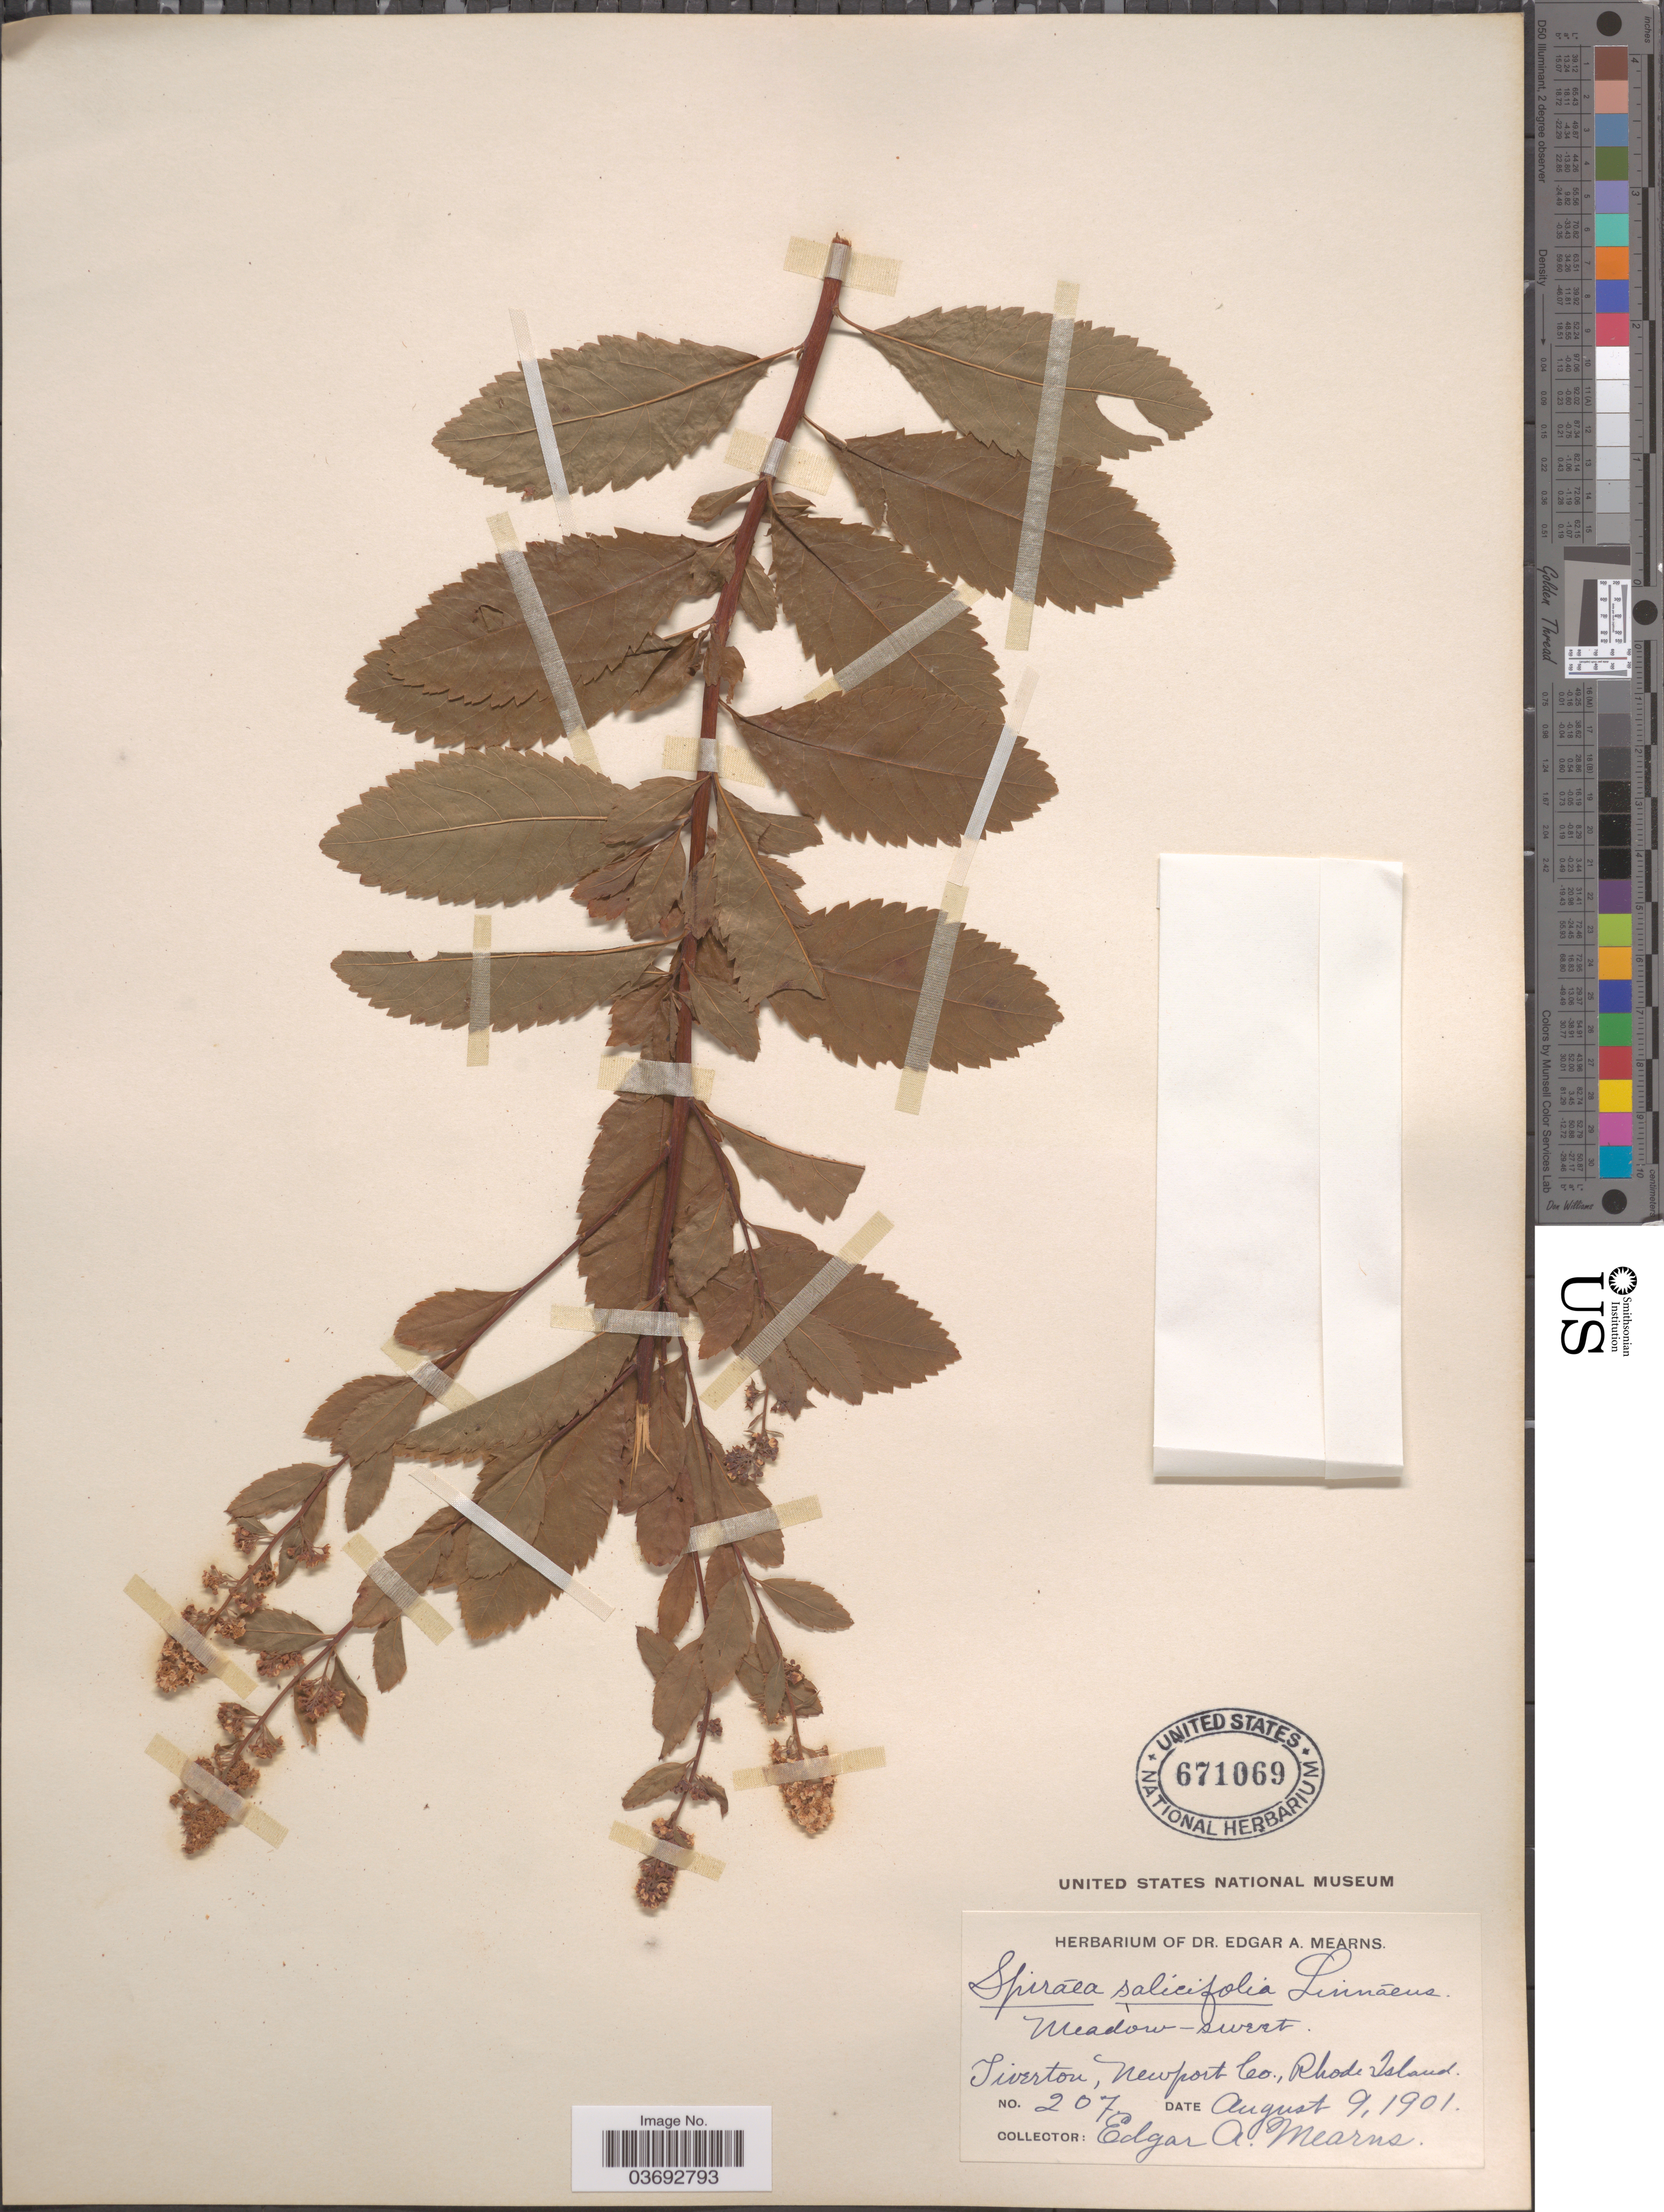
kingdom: Plantae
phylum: Tracheophyta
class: Magnoliopsida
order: Rosales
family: Rosaceae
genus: Spiraea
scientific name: Spiraea salicifolia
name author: L.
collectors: E. A. Mearns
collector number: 207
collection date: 1901-08-09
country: United States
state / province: Rhode Island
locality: Tiverton, Newport Co.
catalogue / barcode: US 671069